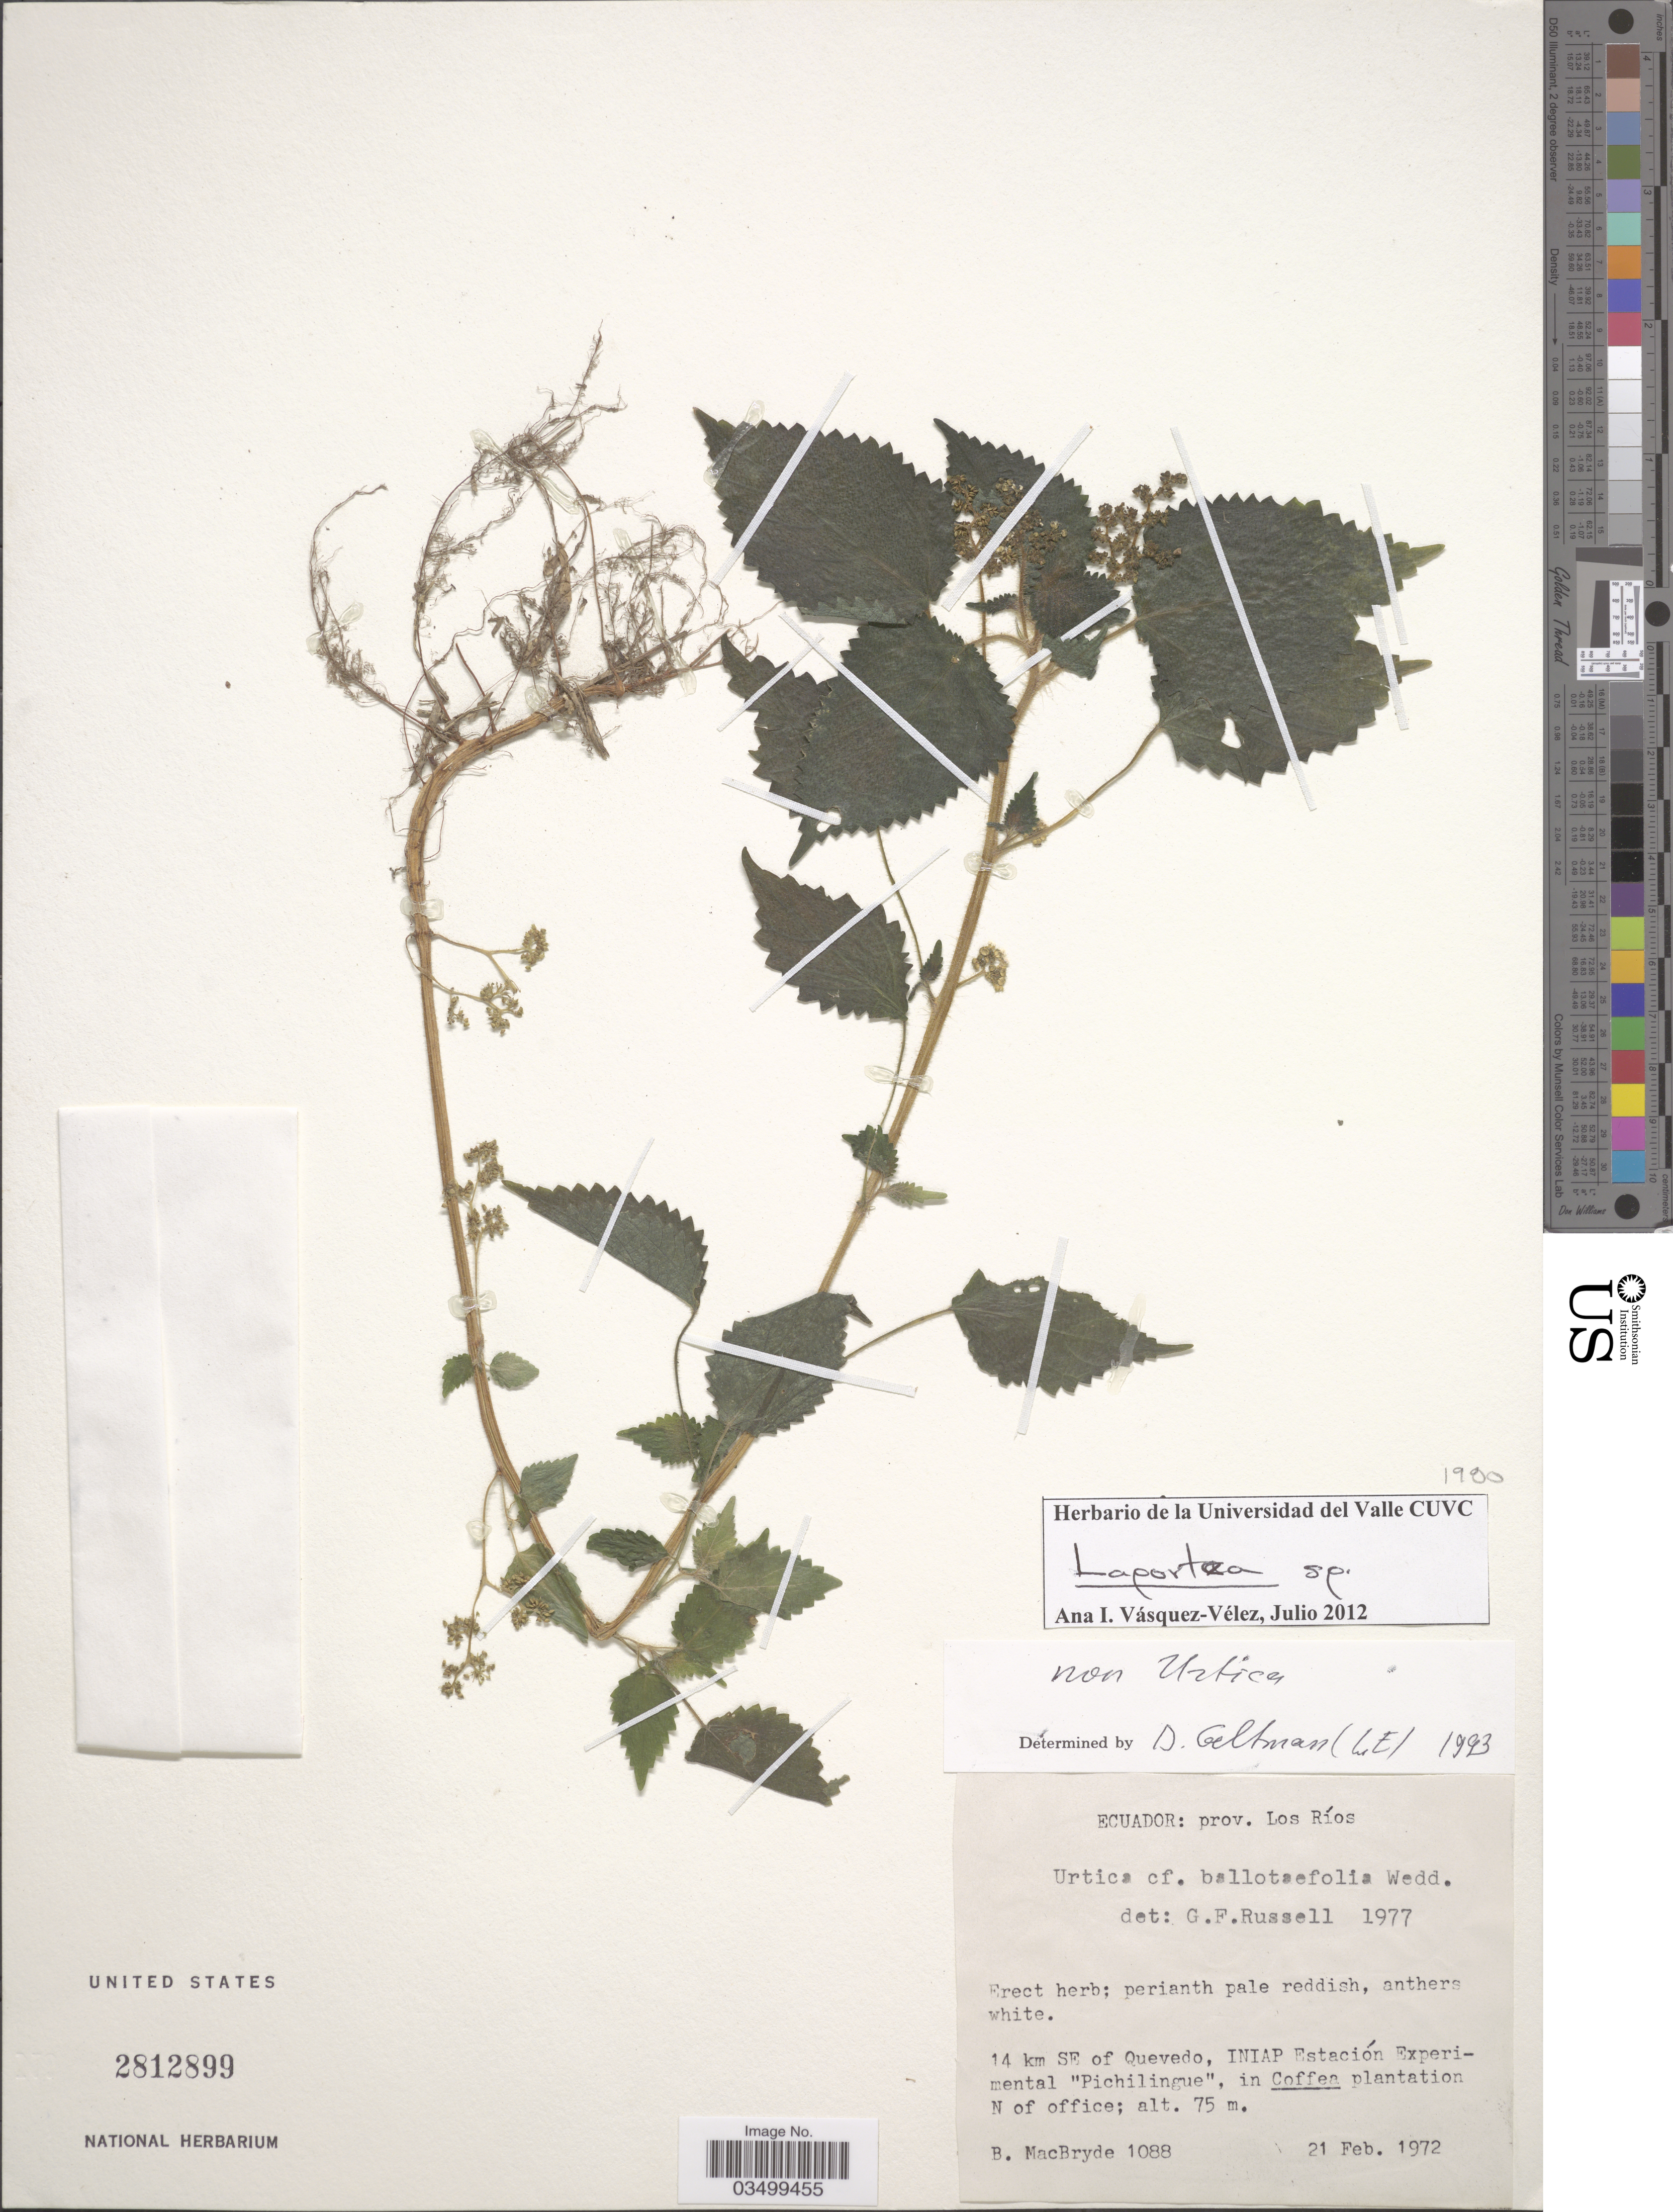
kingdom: Plantae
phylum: Tracheophyta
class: Magnoliopsida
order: Rosales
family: Urticaceae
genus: Laportea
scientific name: Laportea sp.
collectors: B. MacBryde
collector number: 1088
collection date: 1972-02-21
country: Ecuador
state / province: Los Ríos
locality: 14 km SE do Quevedo, Iniap Estación Experimental "Pichilingue", in Coffea plantation N of office.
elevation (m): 75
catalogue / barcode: US 2812899